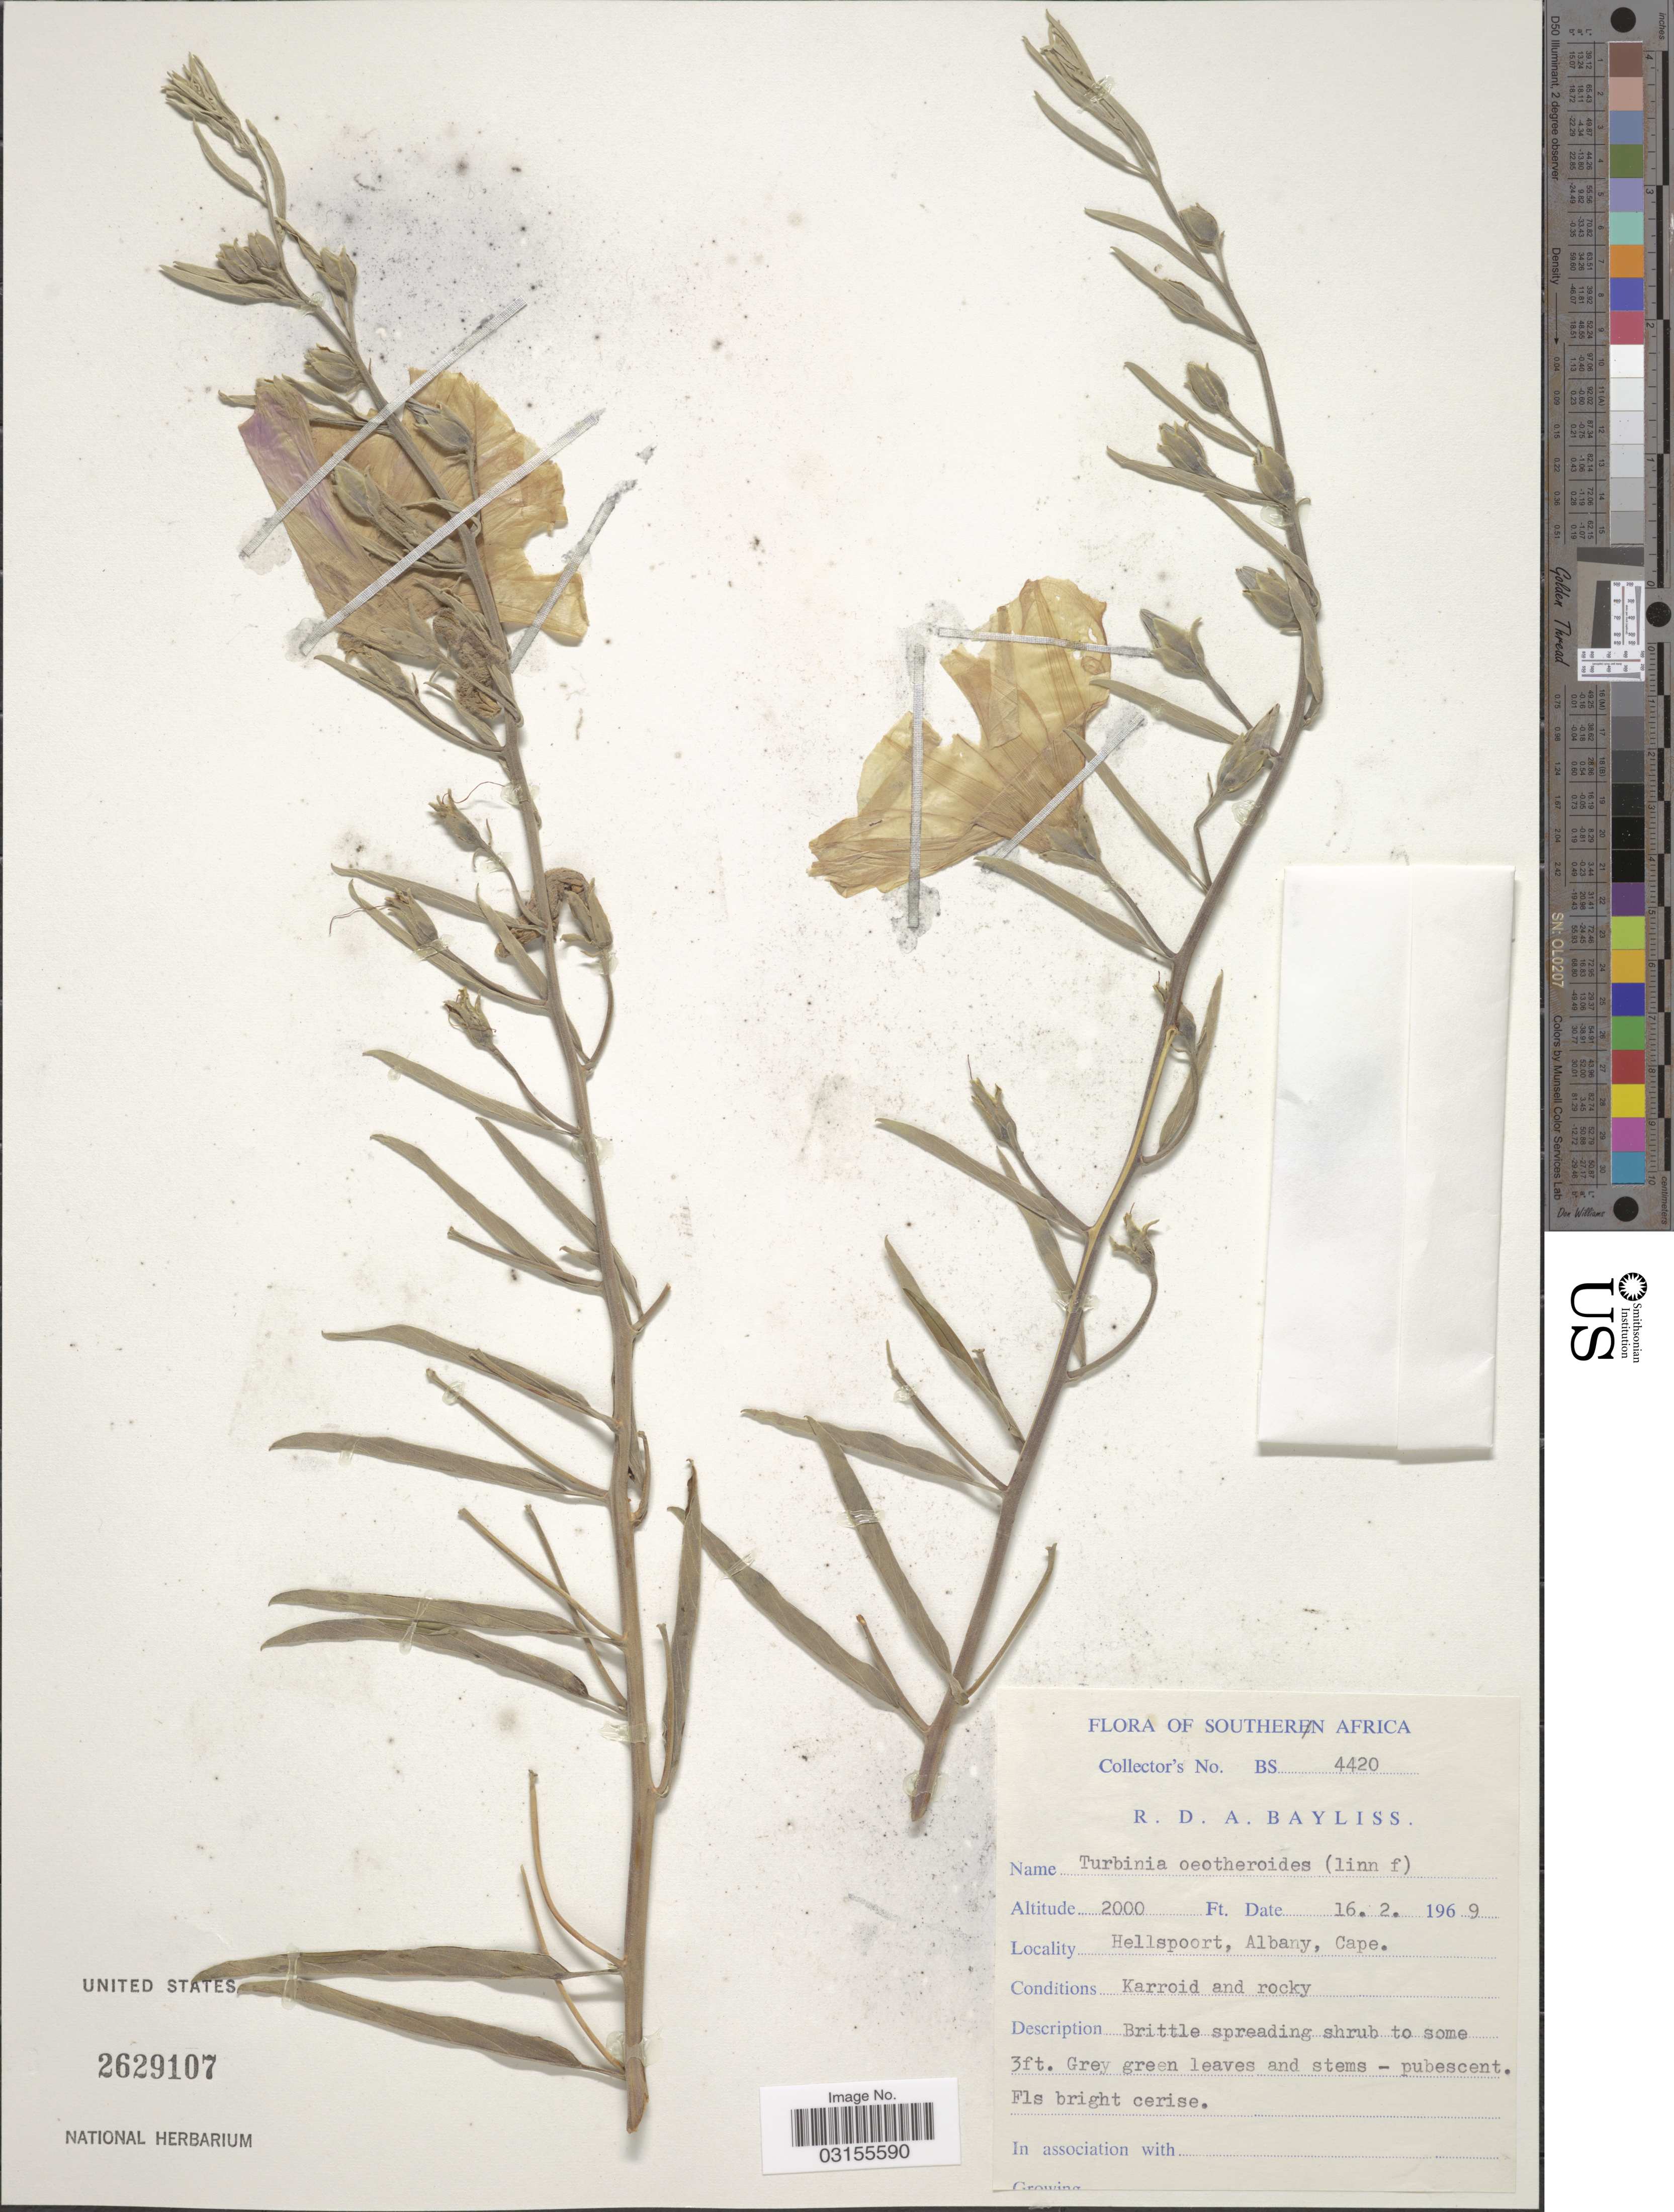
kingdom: Plantae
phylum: Tracheophyta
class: Magnoliopsida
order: Solanales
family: Convolvulaceae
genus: Turbina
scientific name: Turbina oenotheroides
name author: A. Meeuse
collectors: R. Bayliss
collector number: BS 4420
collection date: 1969-02-16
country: South Africa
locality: Hellspoort, Albany, Cape.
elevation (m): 610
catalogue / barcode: US 2629107